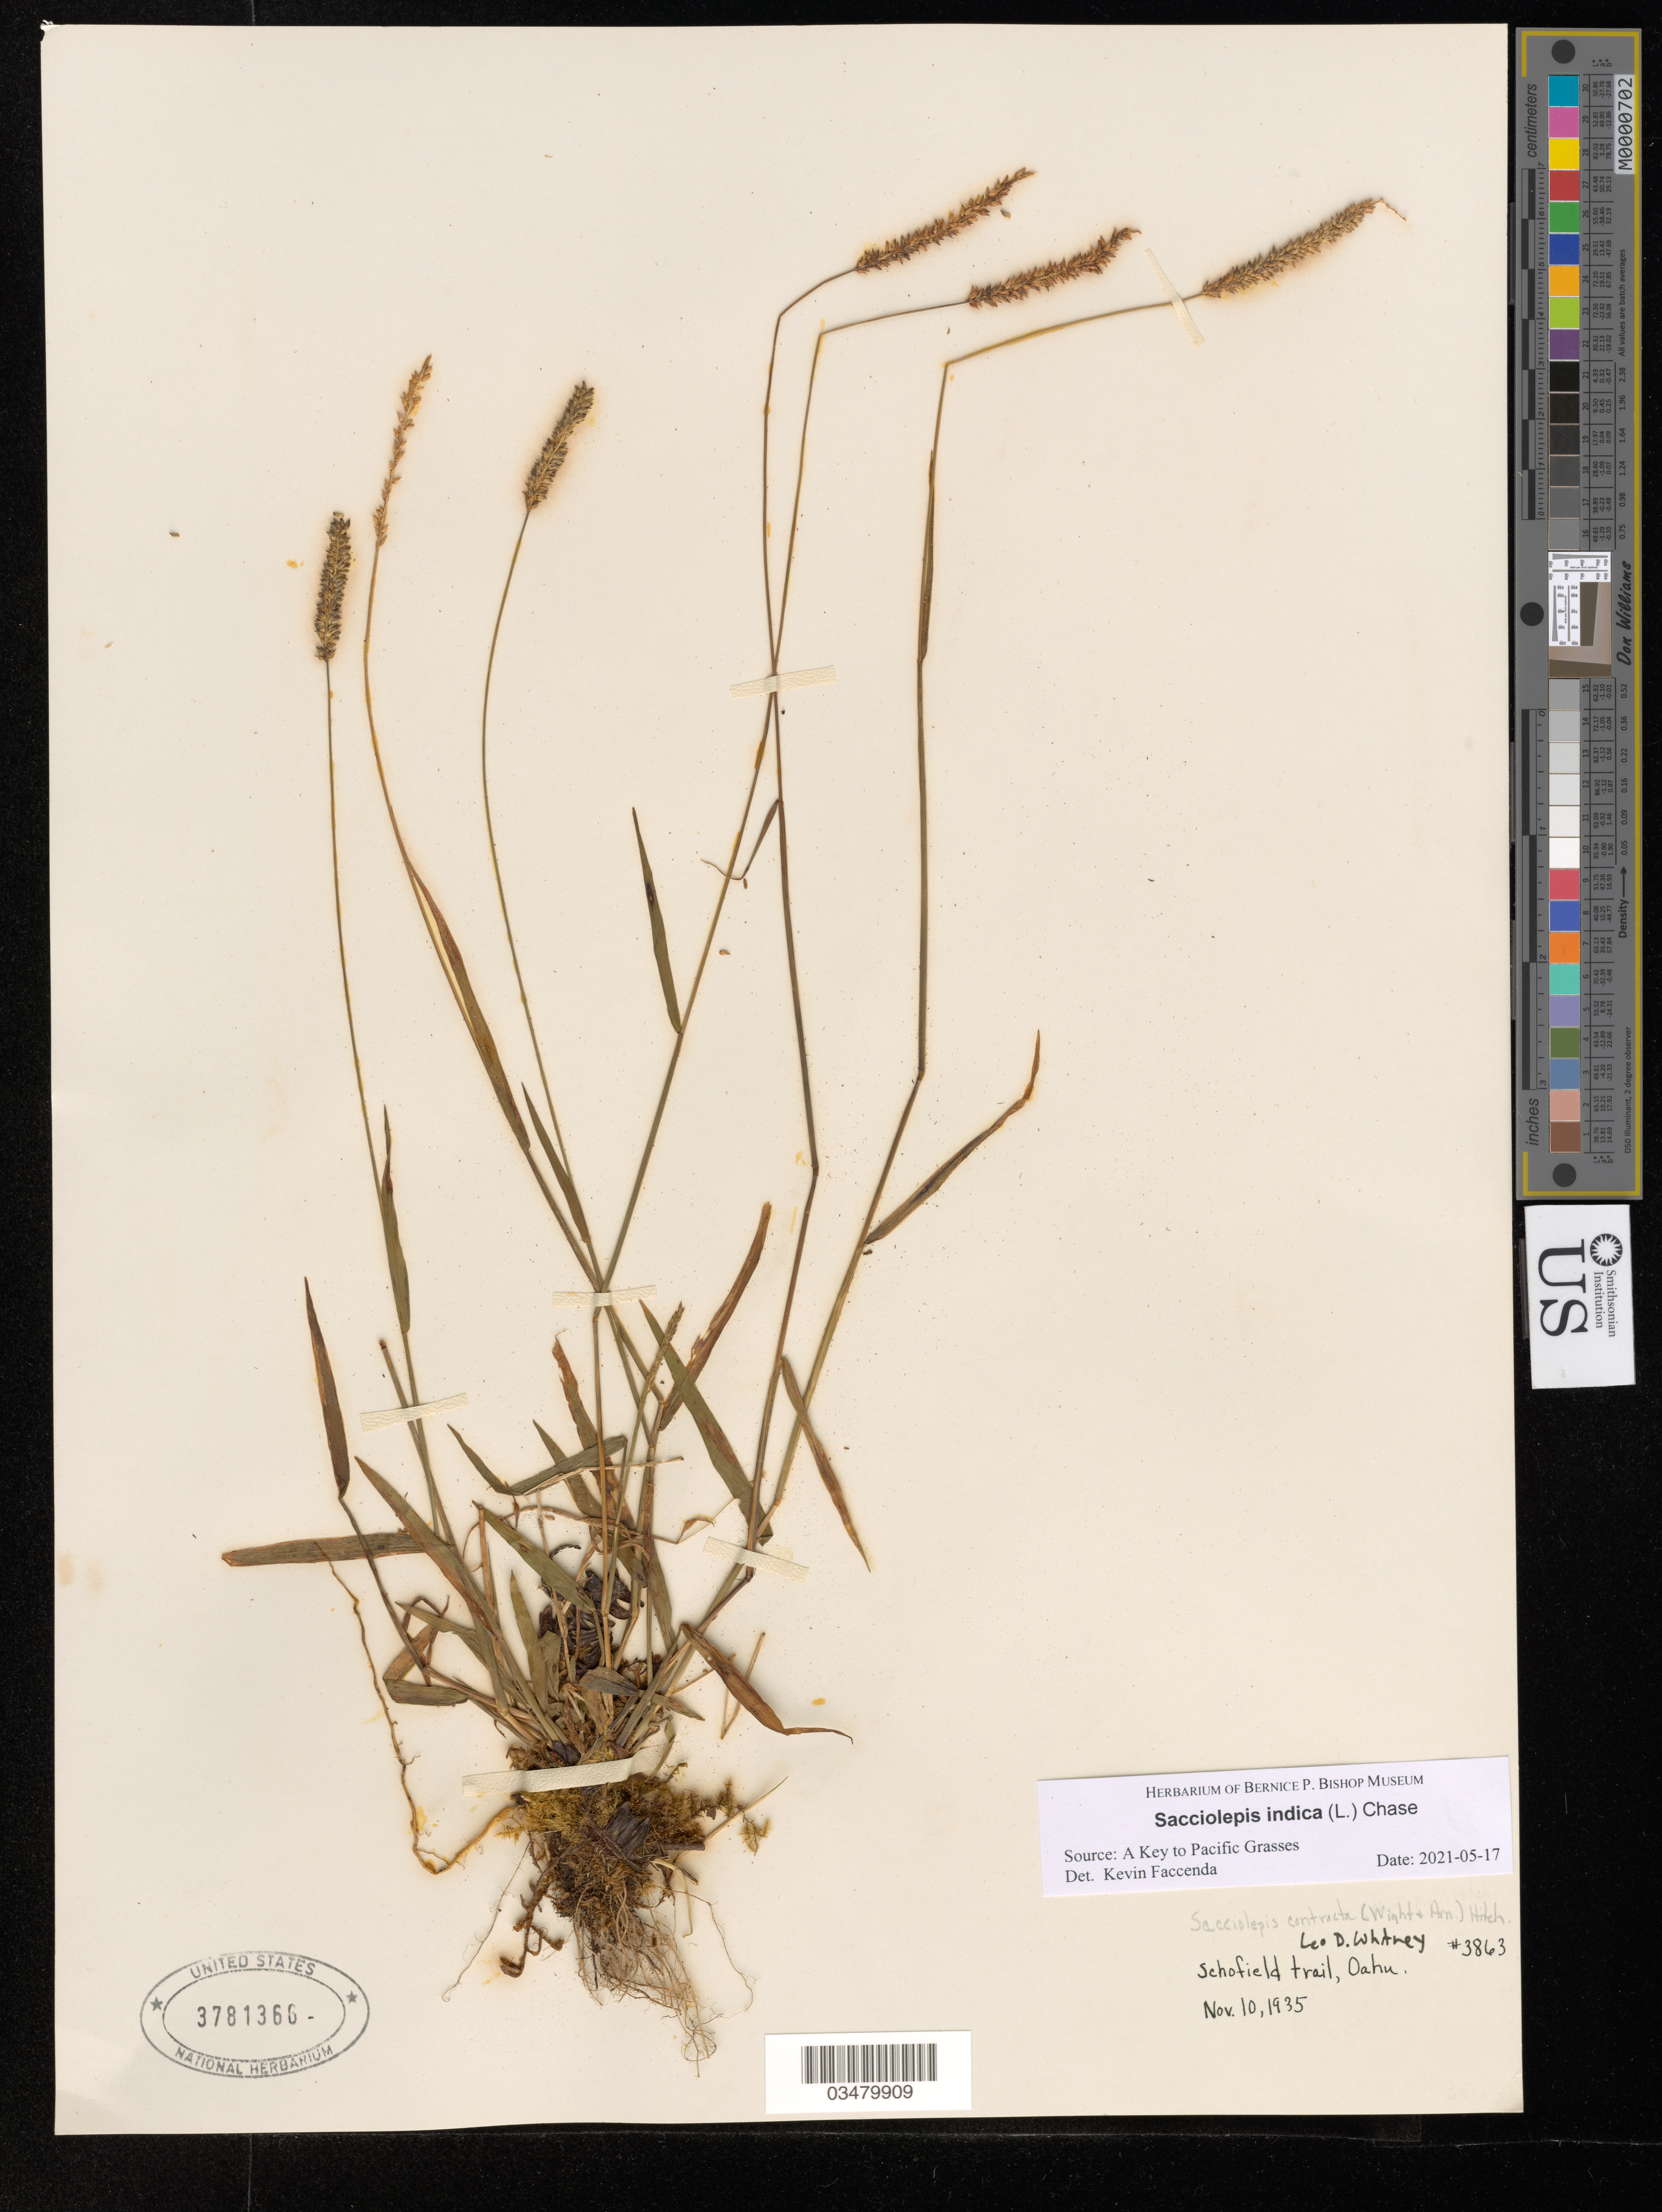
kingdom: Plantae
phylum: Tracheophyta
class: Liliopsida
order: Poales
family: Poaceae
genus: Sacciolepis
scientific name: Sacciolepis indica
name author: (L.) Chase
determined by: Faccenda, K.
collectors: L. Whitney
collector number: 3863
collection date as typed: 10 Nov 1935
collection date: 1935-11-10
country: United States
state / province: Hawaii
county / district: Honolulu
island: Oahu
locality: Schofield trail.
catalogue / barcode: US 3781366